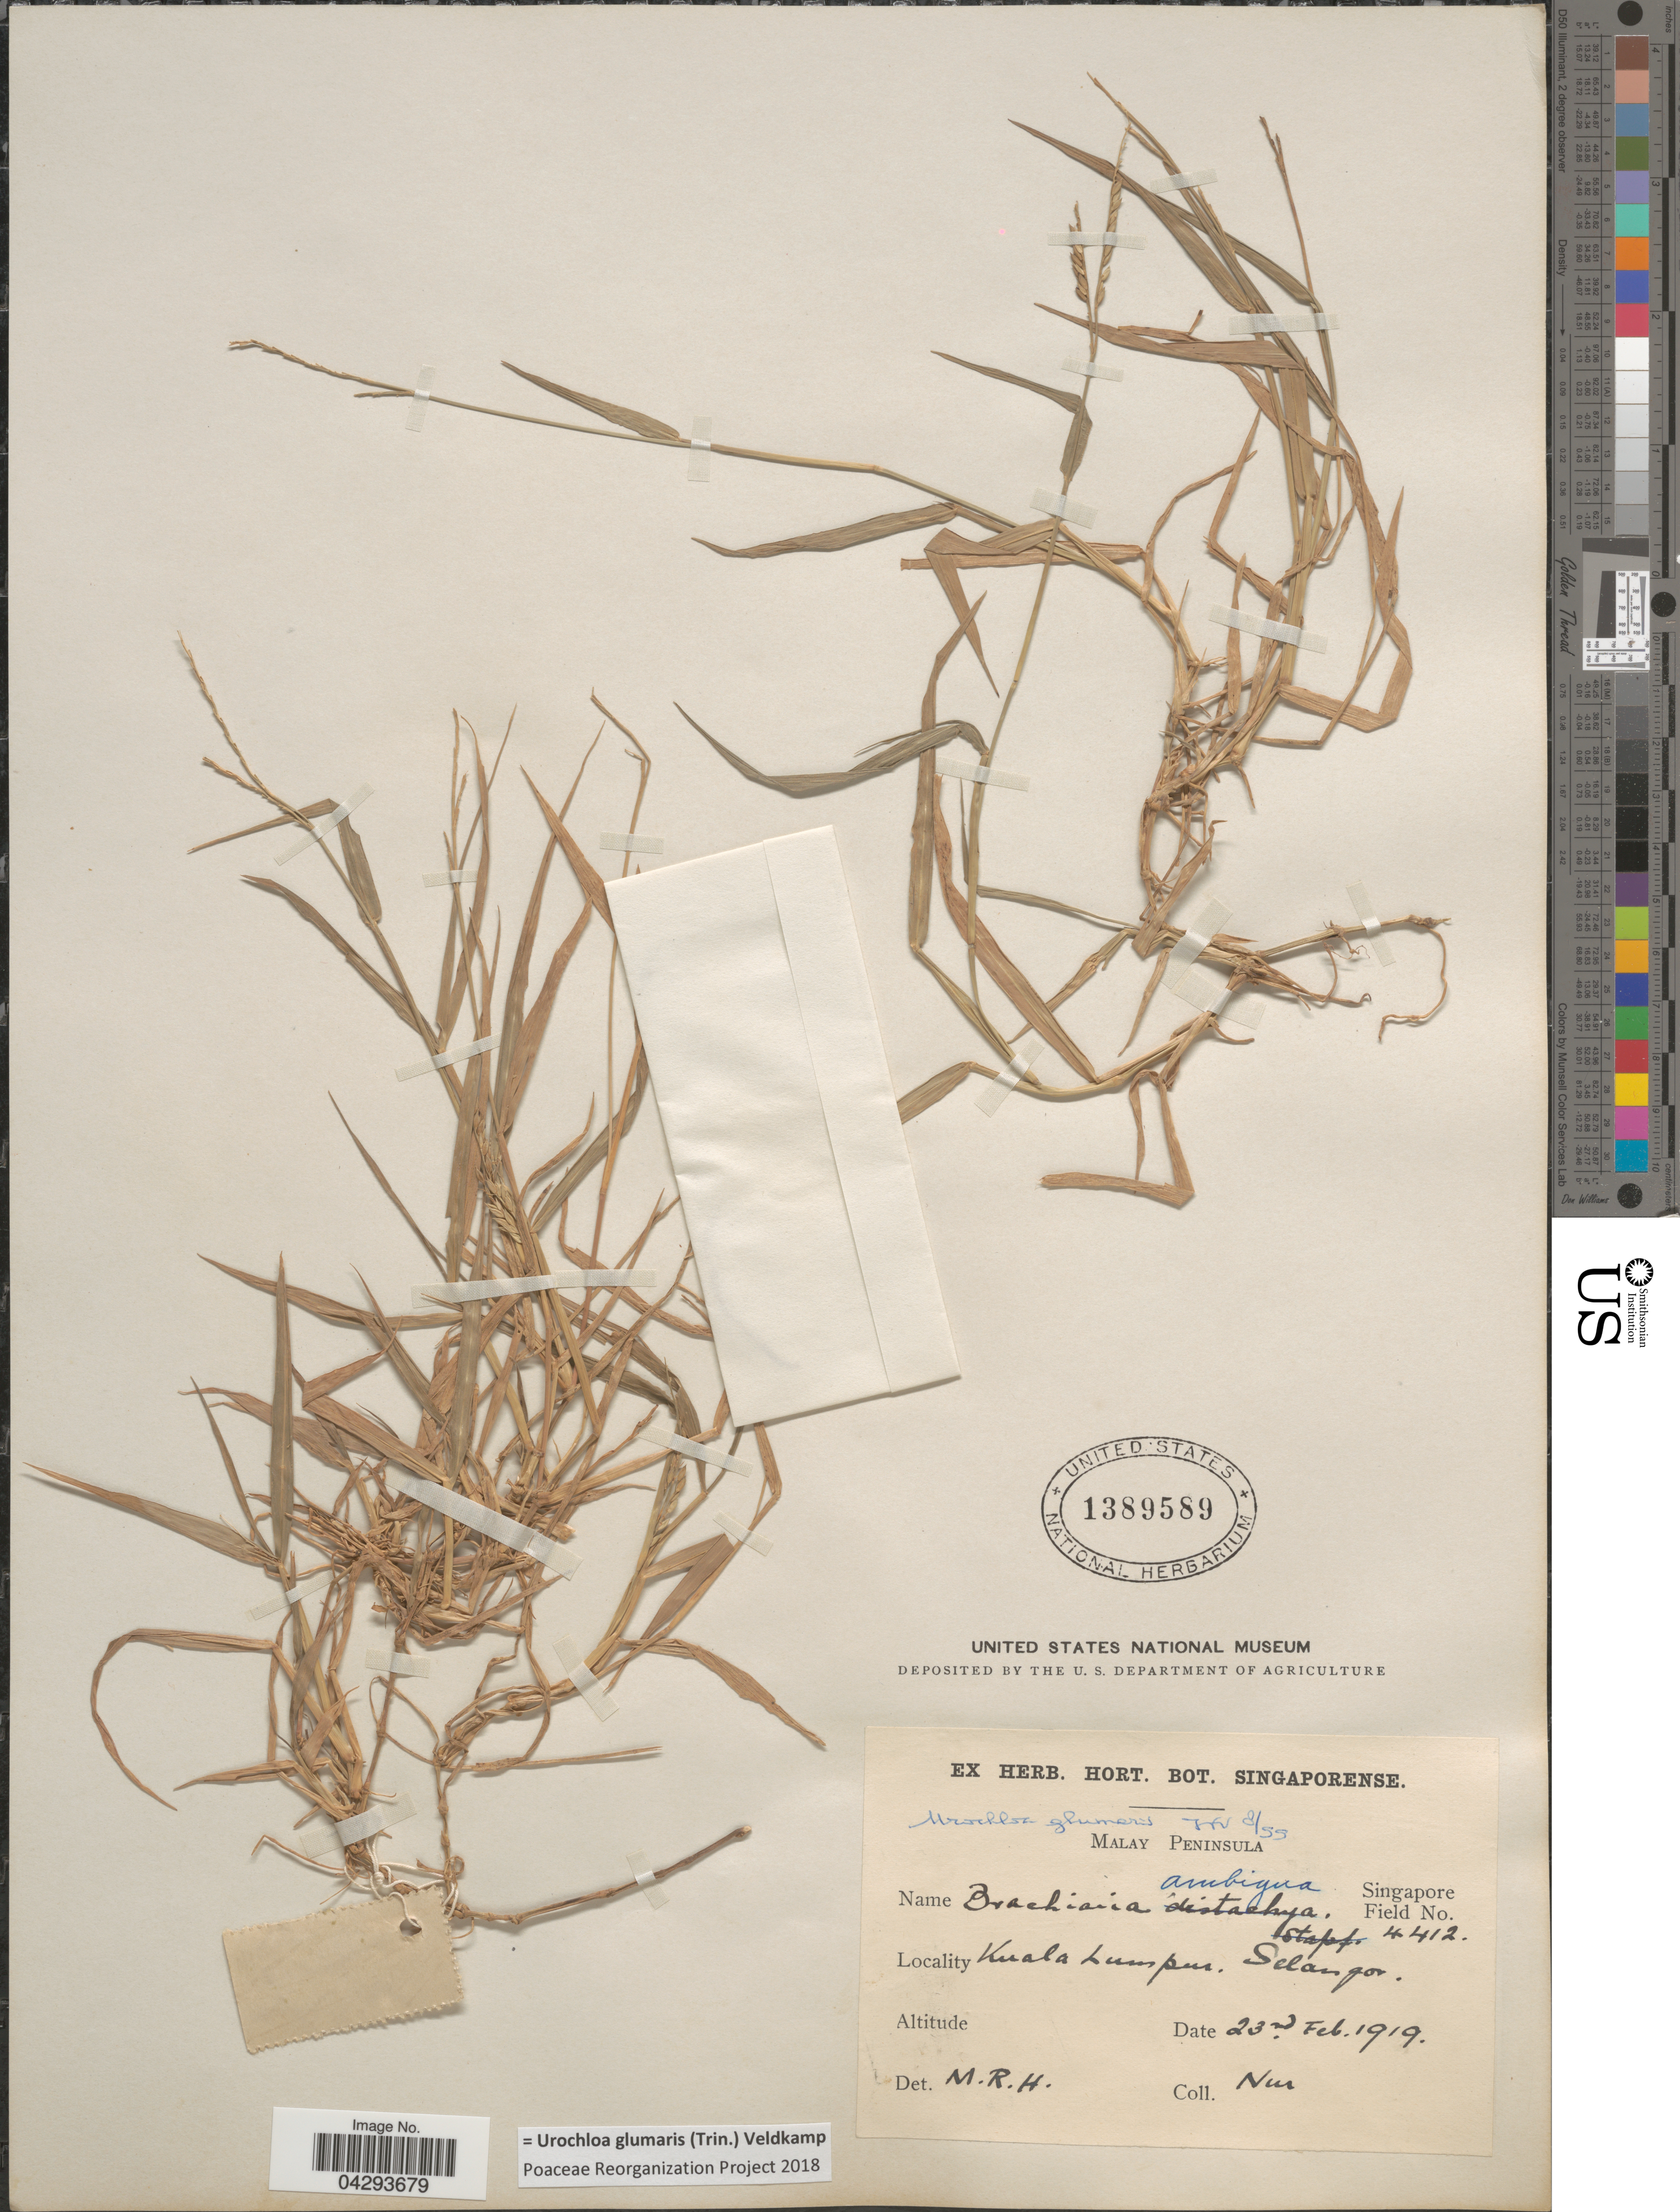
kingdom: Plantae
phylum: Tracheophyta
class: Liliopsida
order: Poales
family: Poaceae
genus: Urochloa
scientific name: Urochloa glumaris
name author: (Trin.) Veldkamp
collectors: -. Nur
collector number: Singapore Field 4412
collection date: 1919-02-23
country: Malaysia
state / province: Selangor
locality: Malay Peninsula. Kuala Lumpur.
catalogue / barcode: US 1389589